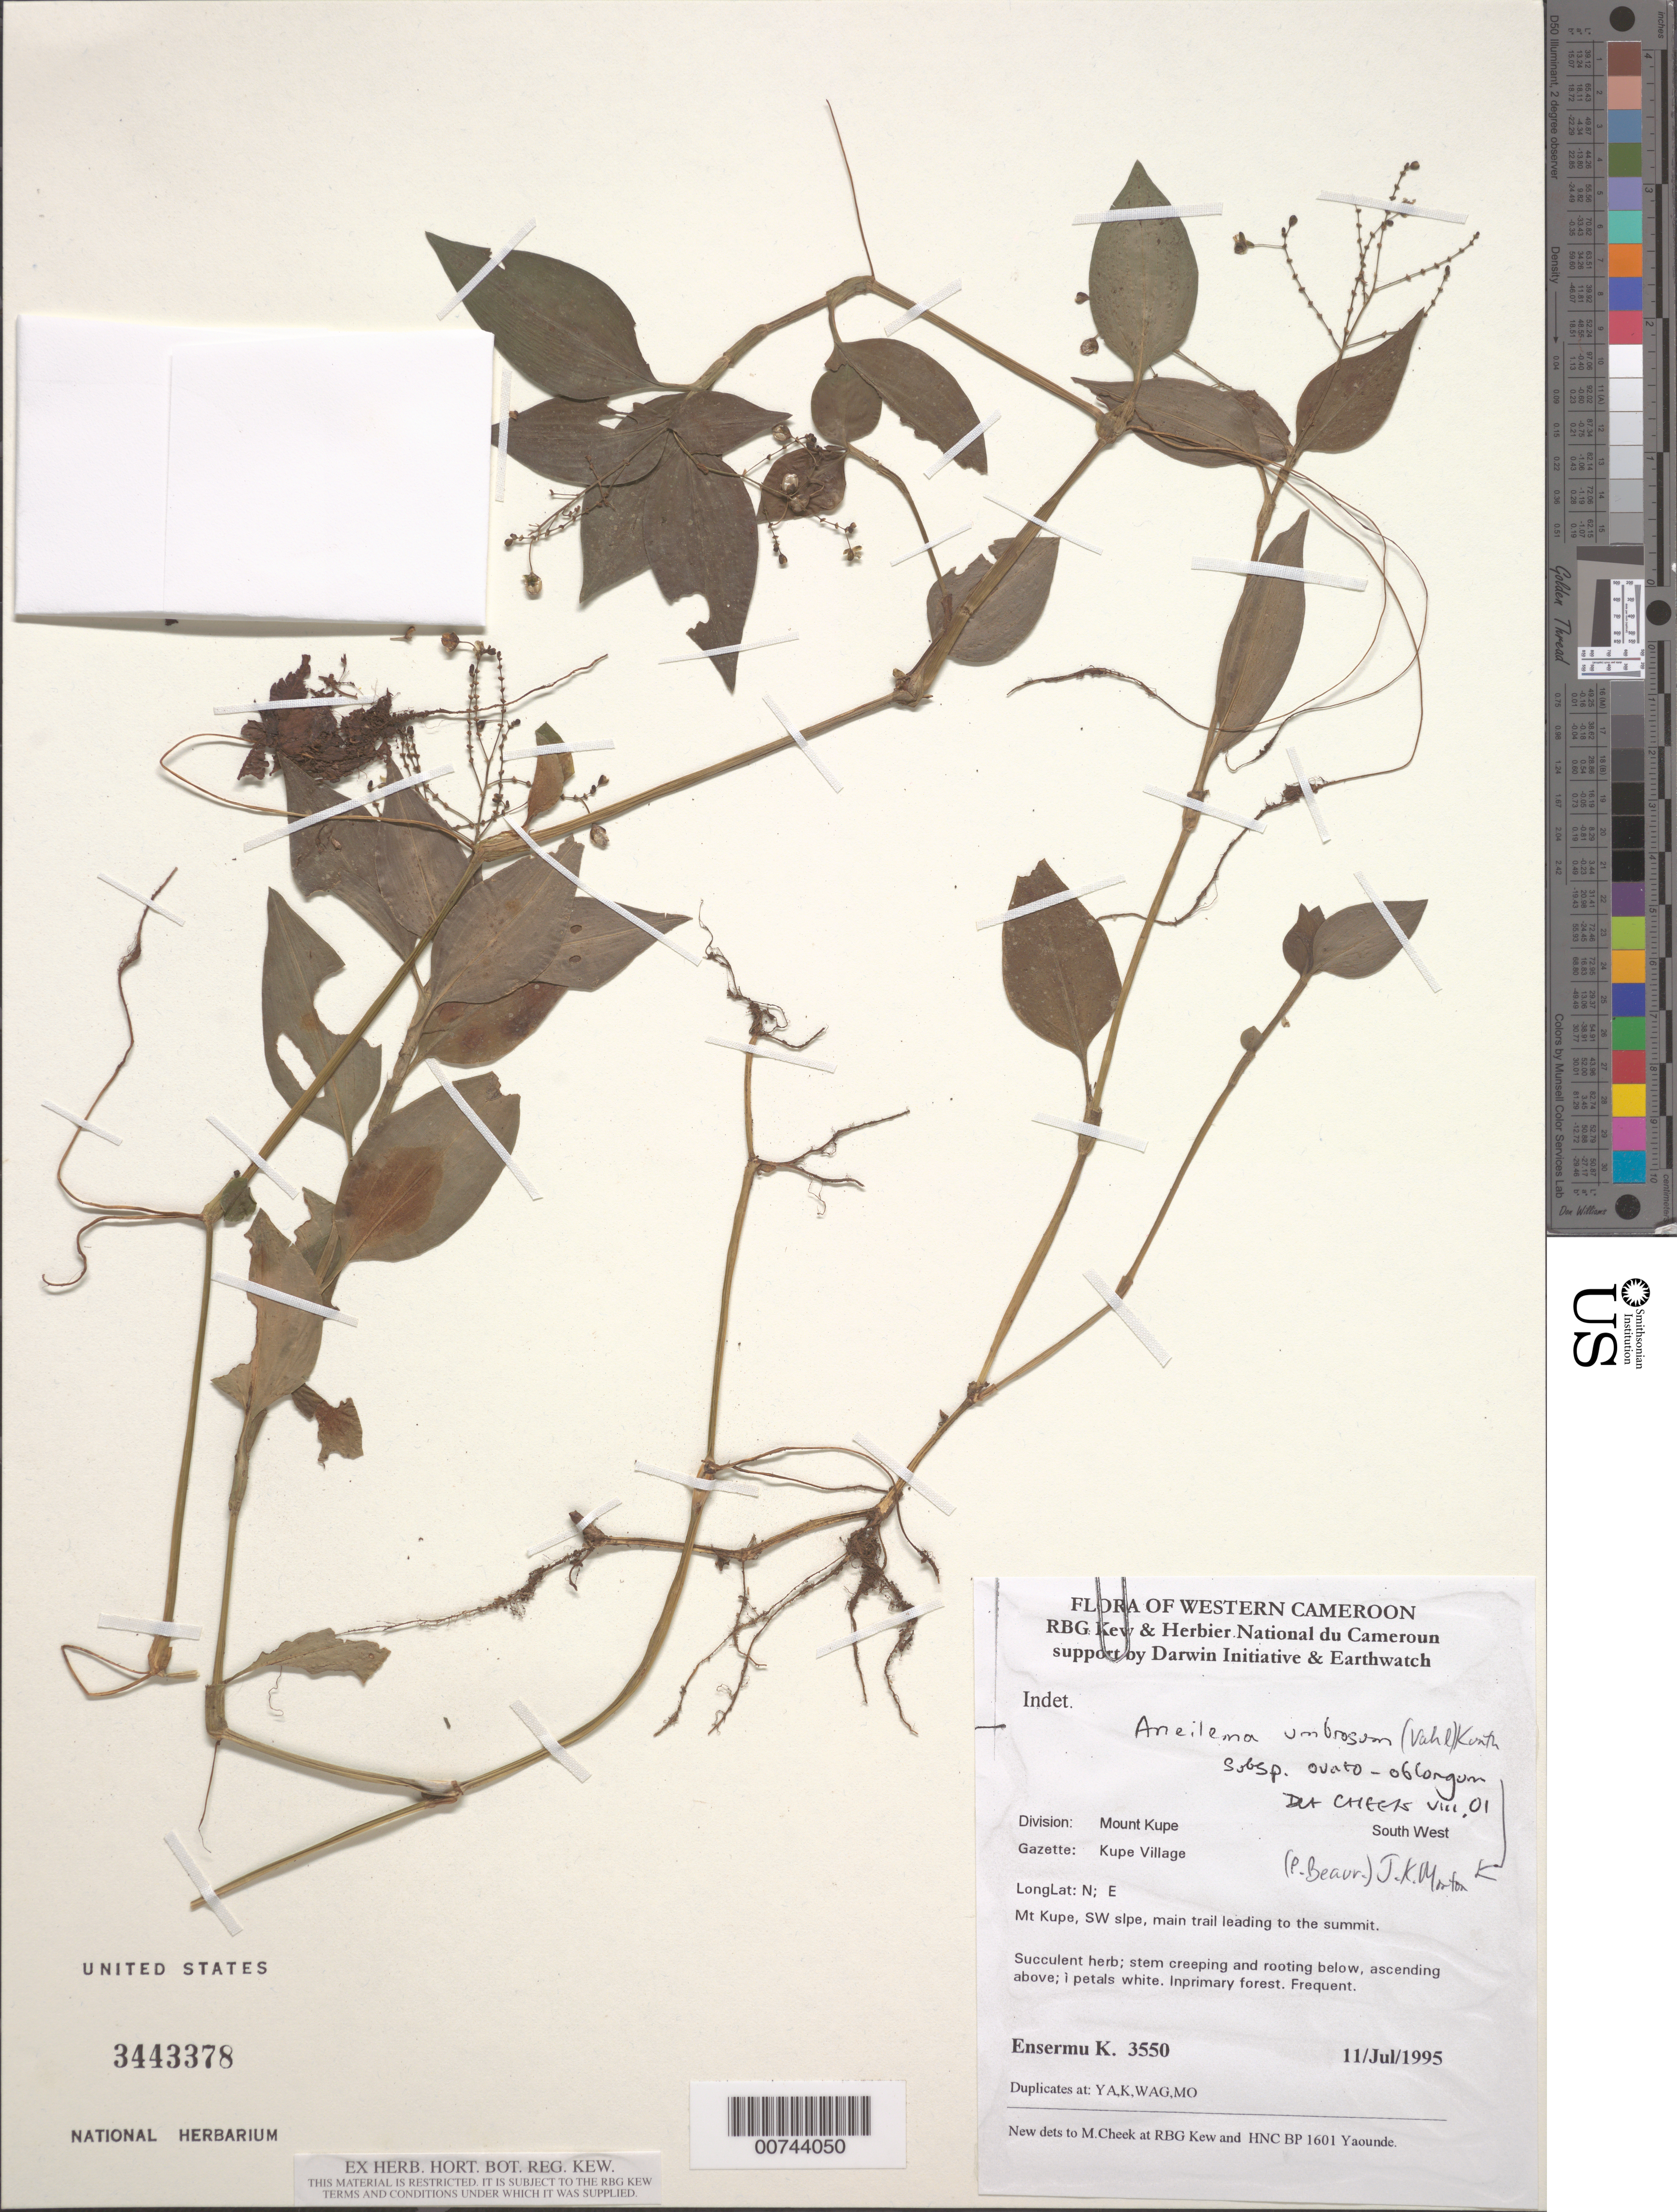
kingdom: Plantae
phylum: Tracheophyta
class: Liliopsida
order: Commelinales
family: Commelinaceae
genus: Aneilema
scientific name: Aneilema umbrosum subsp. ovato-oblongum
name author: (P. Beauv.) J.K. Morton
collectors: K. Ensermu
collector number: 3550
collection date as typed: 11 Jul 1995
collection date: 1995-07-11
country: Cameroon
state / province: Sud-Ouest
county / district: Mount Kupe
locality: Kupe Village, SW slope.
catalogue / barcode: US 3443378